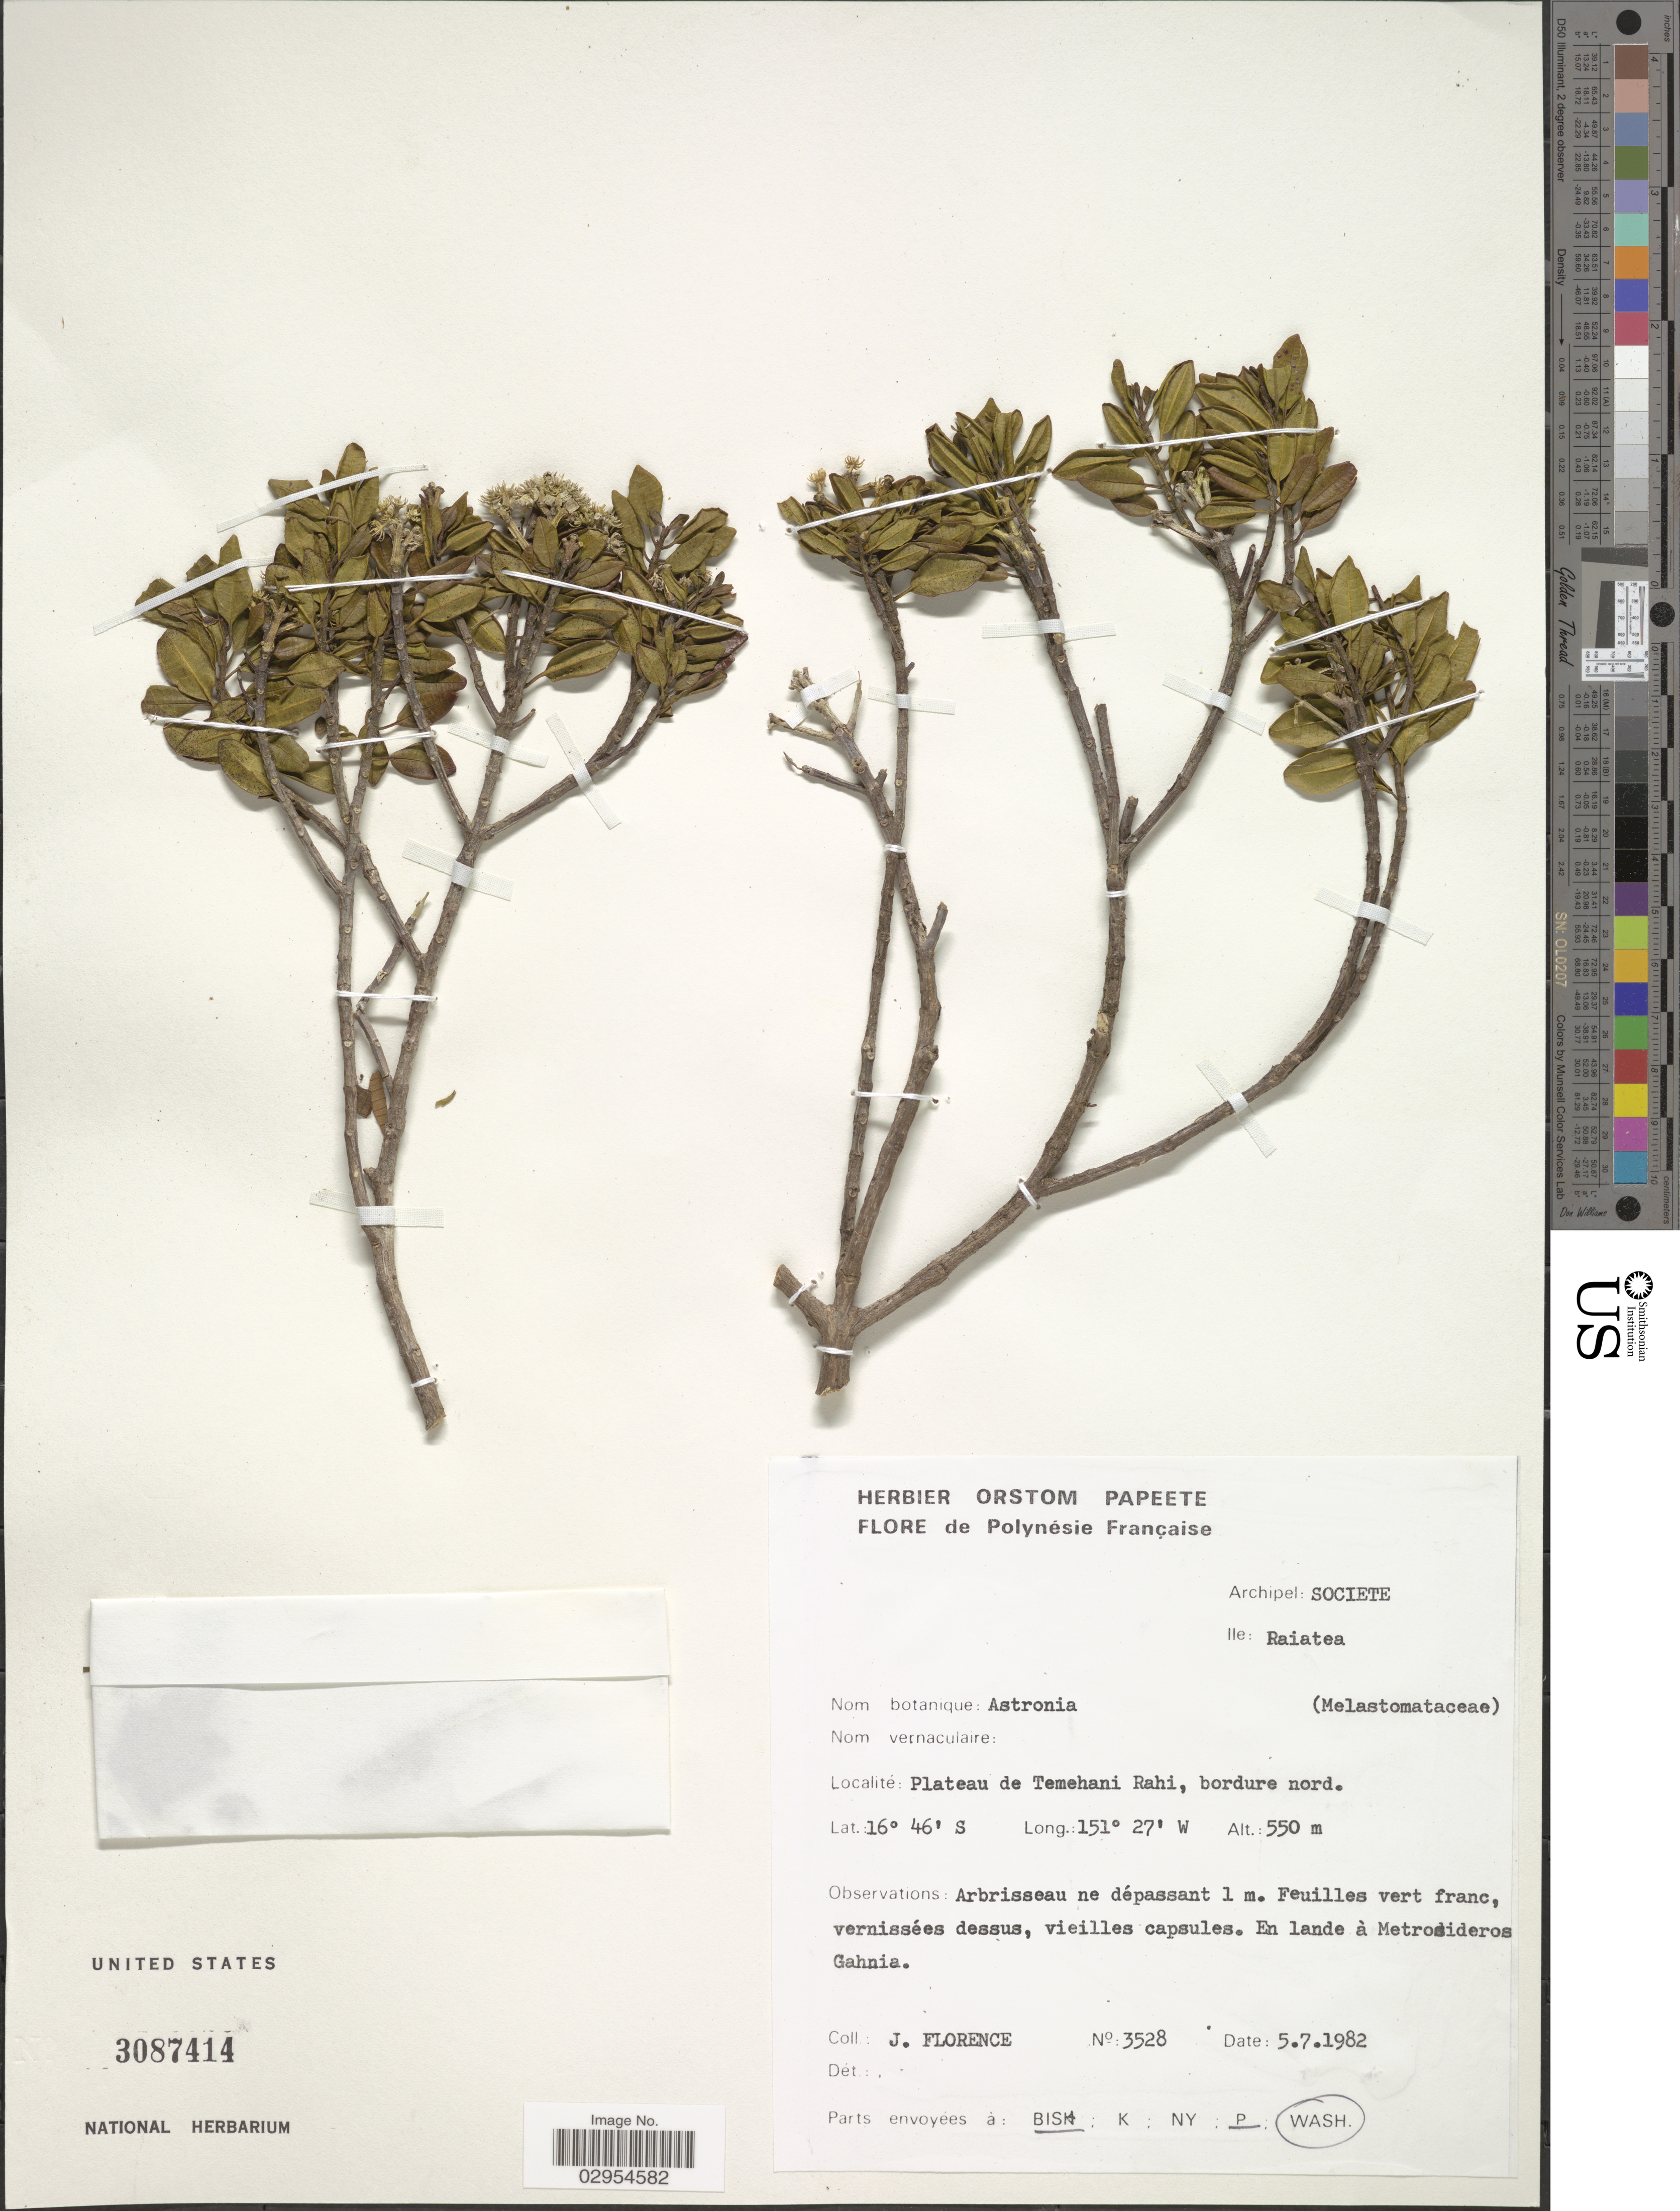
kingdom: Plantae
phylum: Tracheophyta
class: Magnoliopsida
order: Myrtales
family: Melastomataceae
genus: Astronia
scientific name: Astronia sp.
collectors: J. Florence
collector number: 3528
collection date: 1982-07-05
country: French Polynesia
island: Raiatea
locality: Polynésie Française. Archipel: Societe. Ile: Raiatea. Plateau de Temehani Rahi, bordure nord.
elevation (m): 550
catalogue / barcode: US 3087414